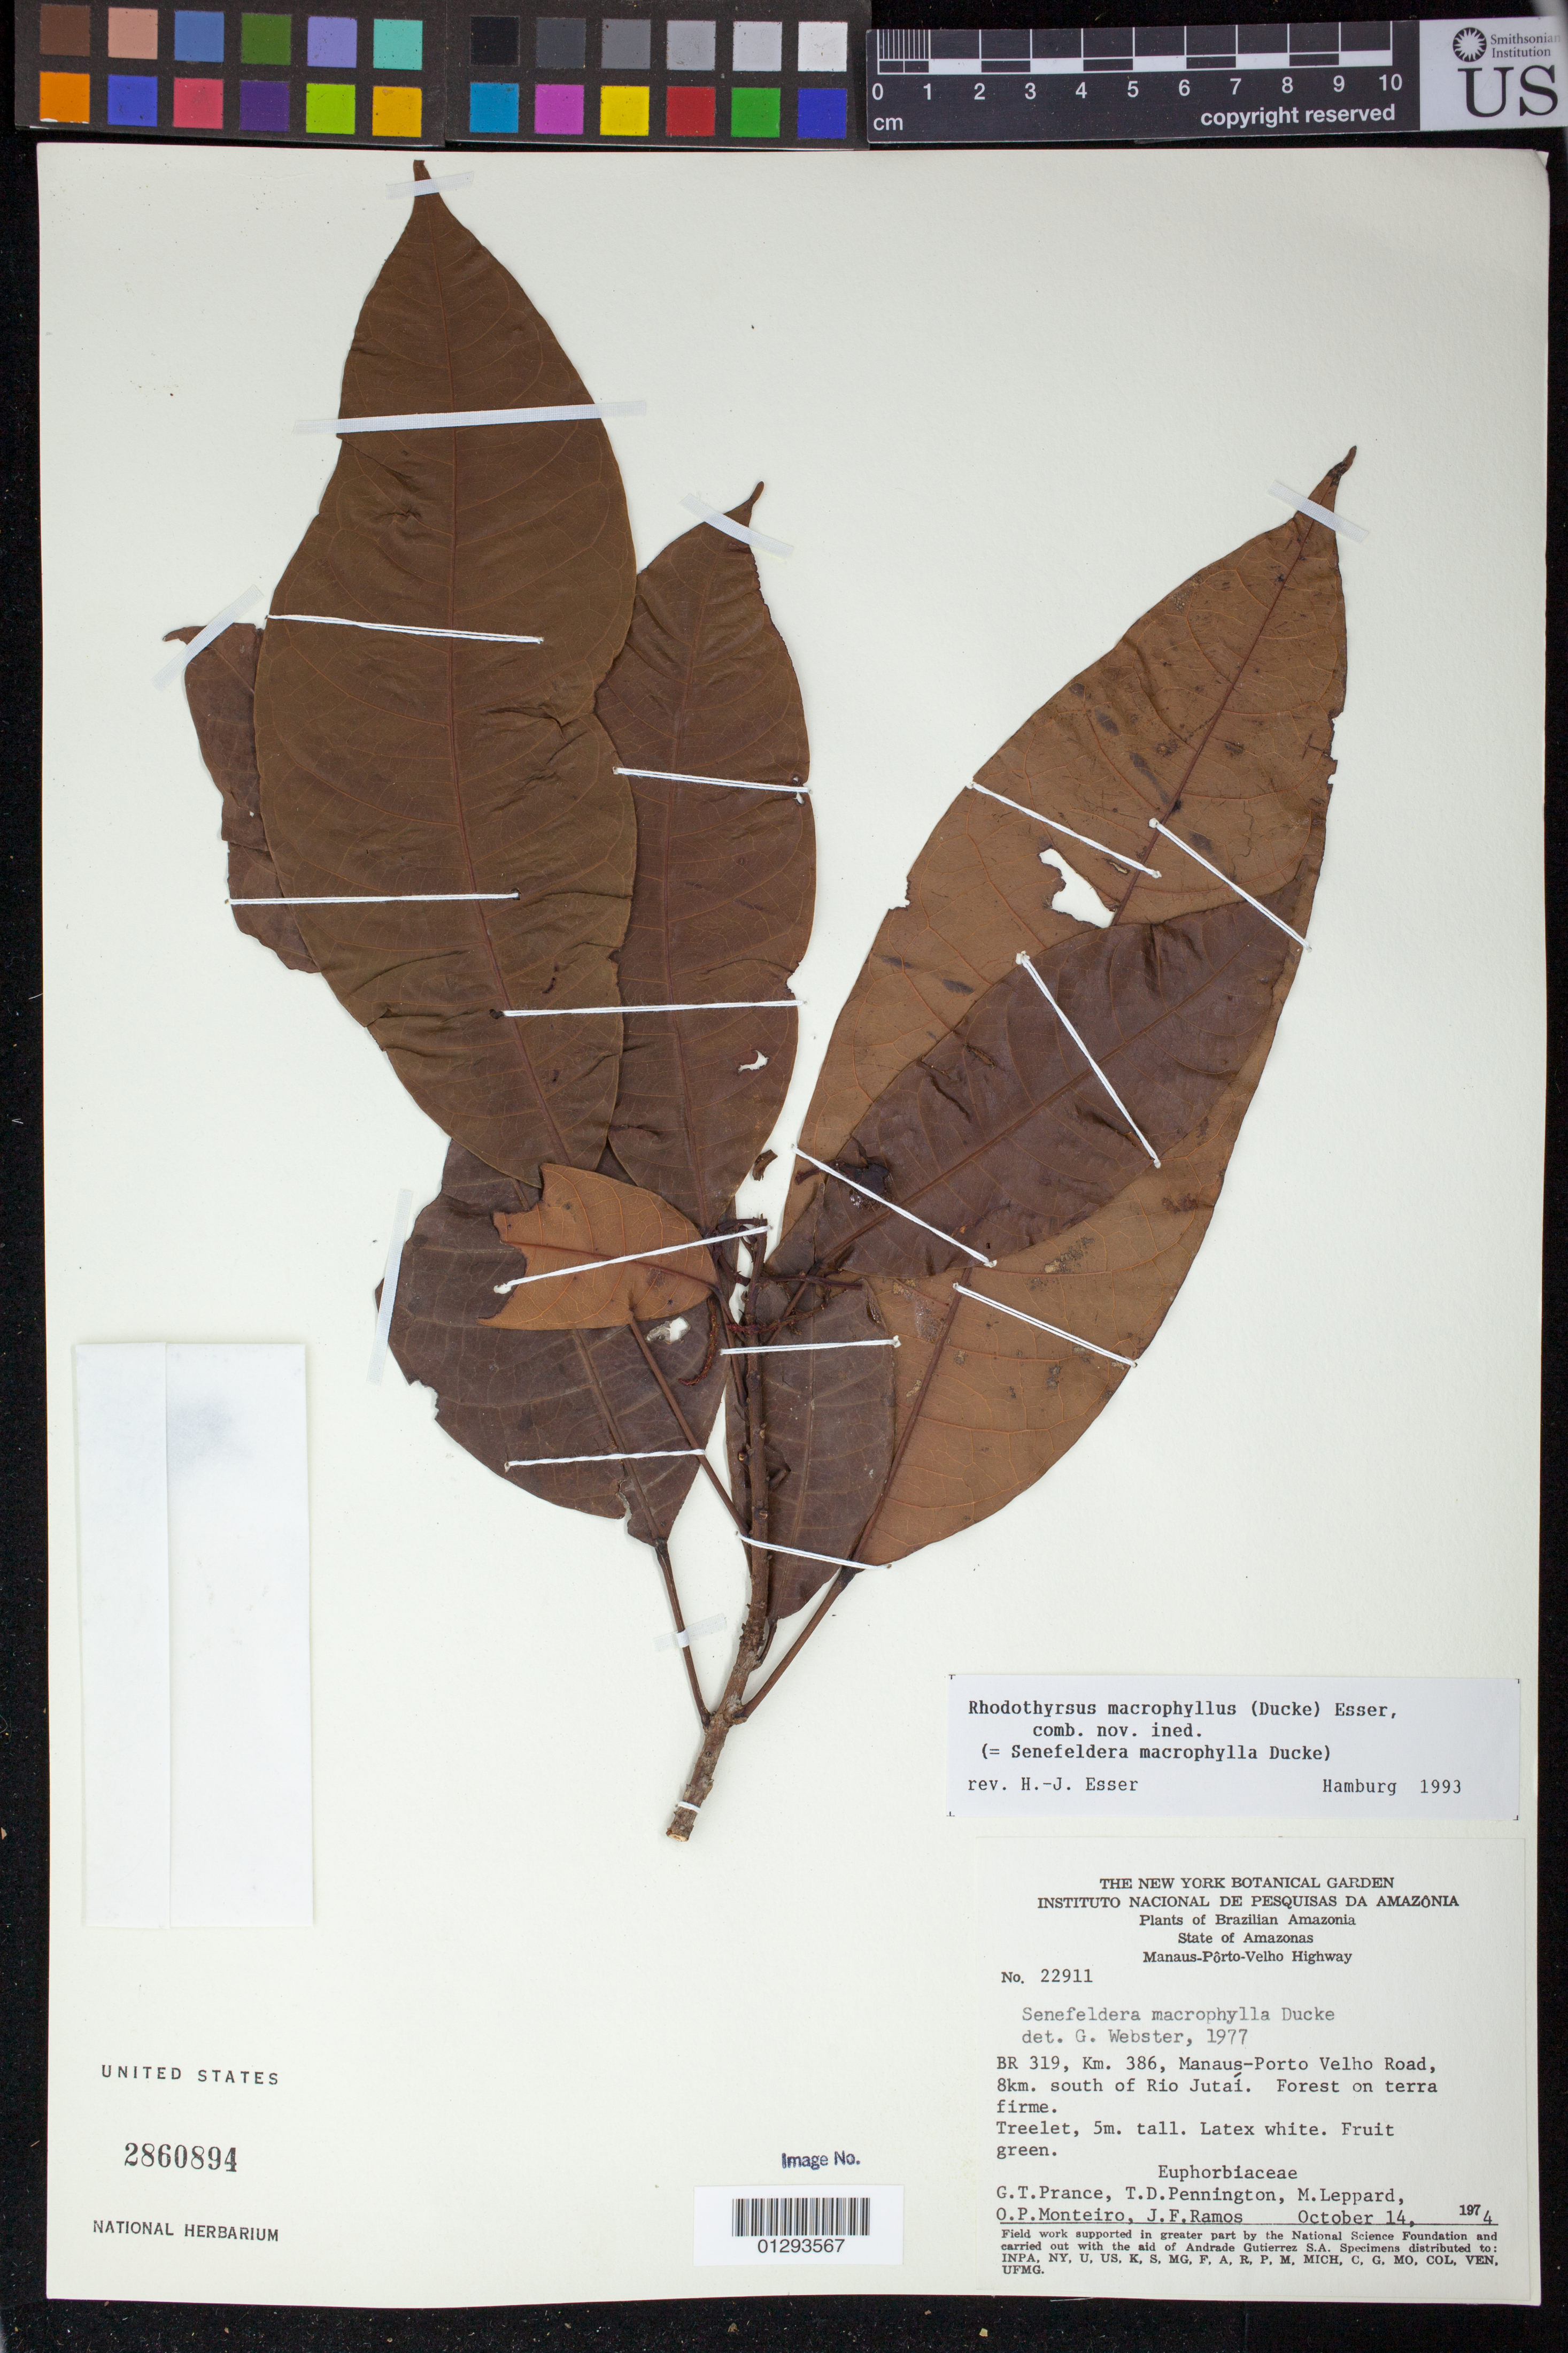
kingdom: Plantae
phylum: Tracheophyta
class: Magnoliopsida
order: Malpighiales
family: Euphorbiaceae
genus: Rhodothyrsus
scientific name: Rhodothyrsus macrophyllus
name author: (Ducke) Esser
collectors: G. T. Prance, T. D. Pennington, M. Leppard, O. P. Monteiro & J. F. Ramos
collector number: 22911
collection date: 1974-10-14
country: Brazil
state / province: Amazonas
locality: Manaus-Porto-Velho Highway.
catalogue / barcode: US 2860894